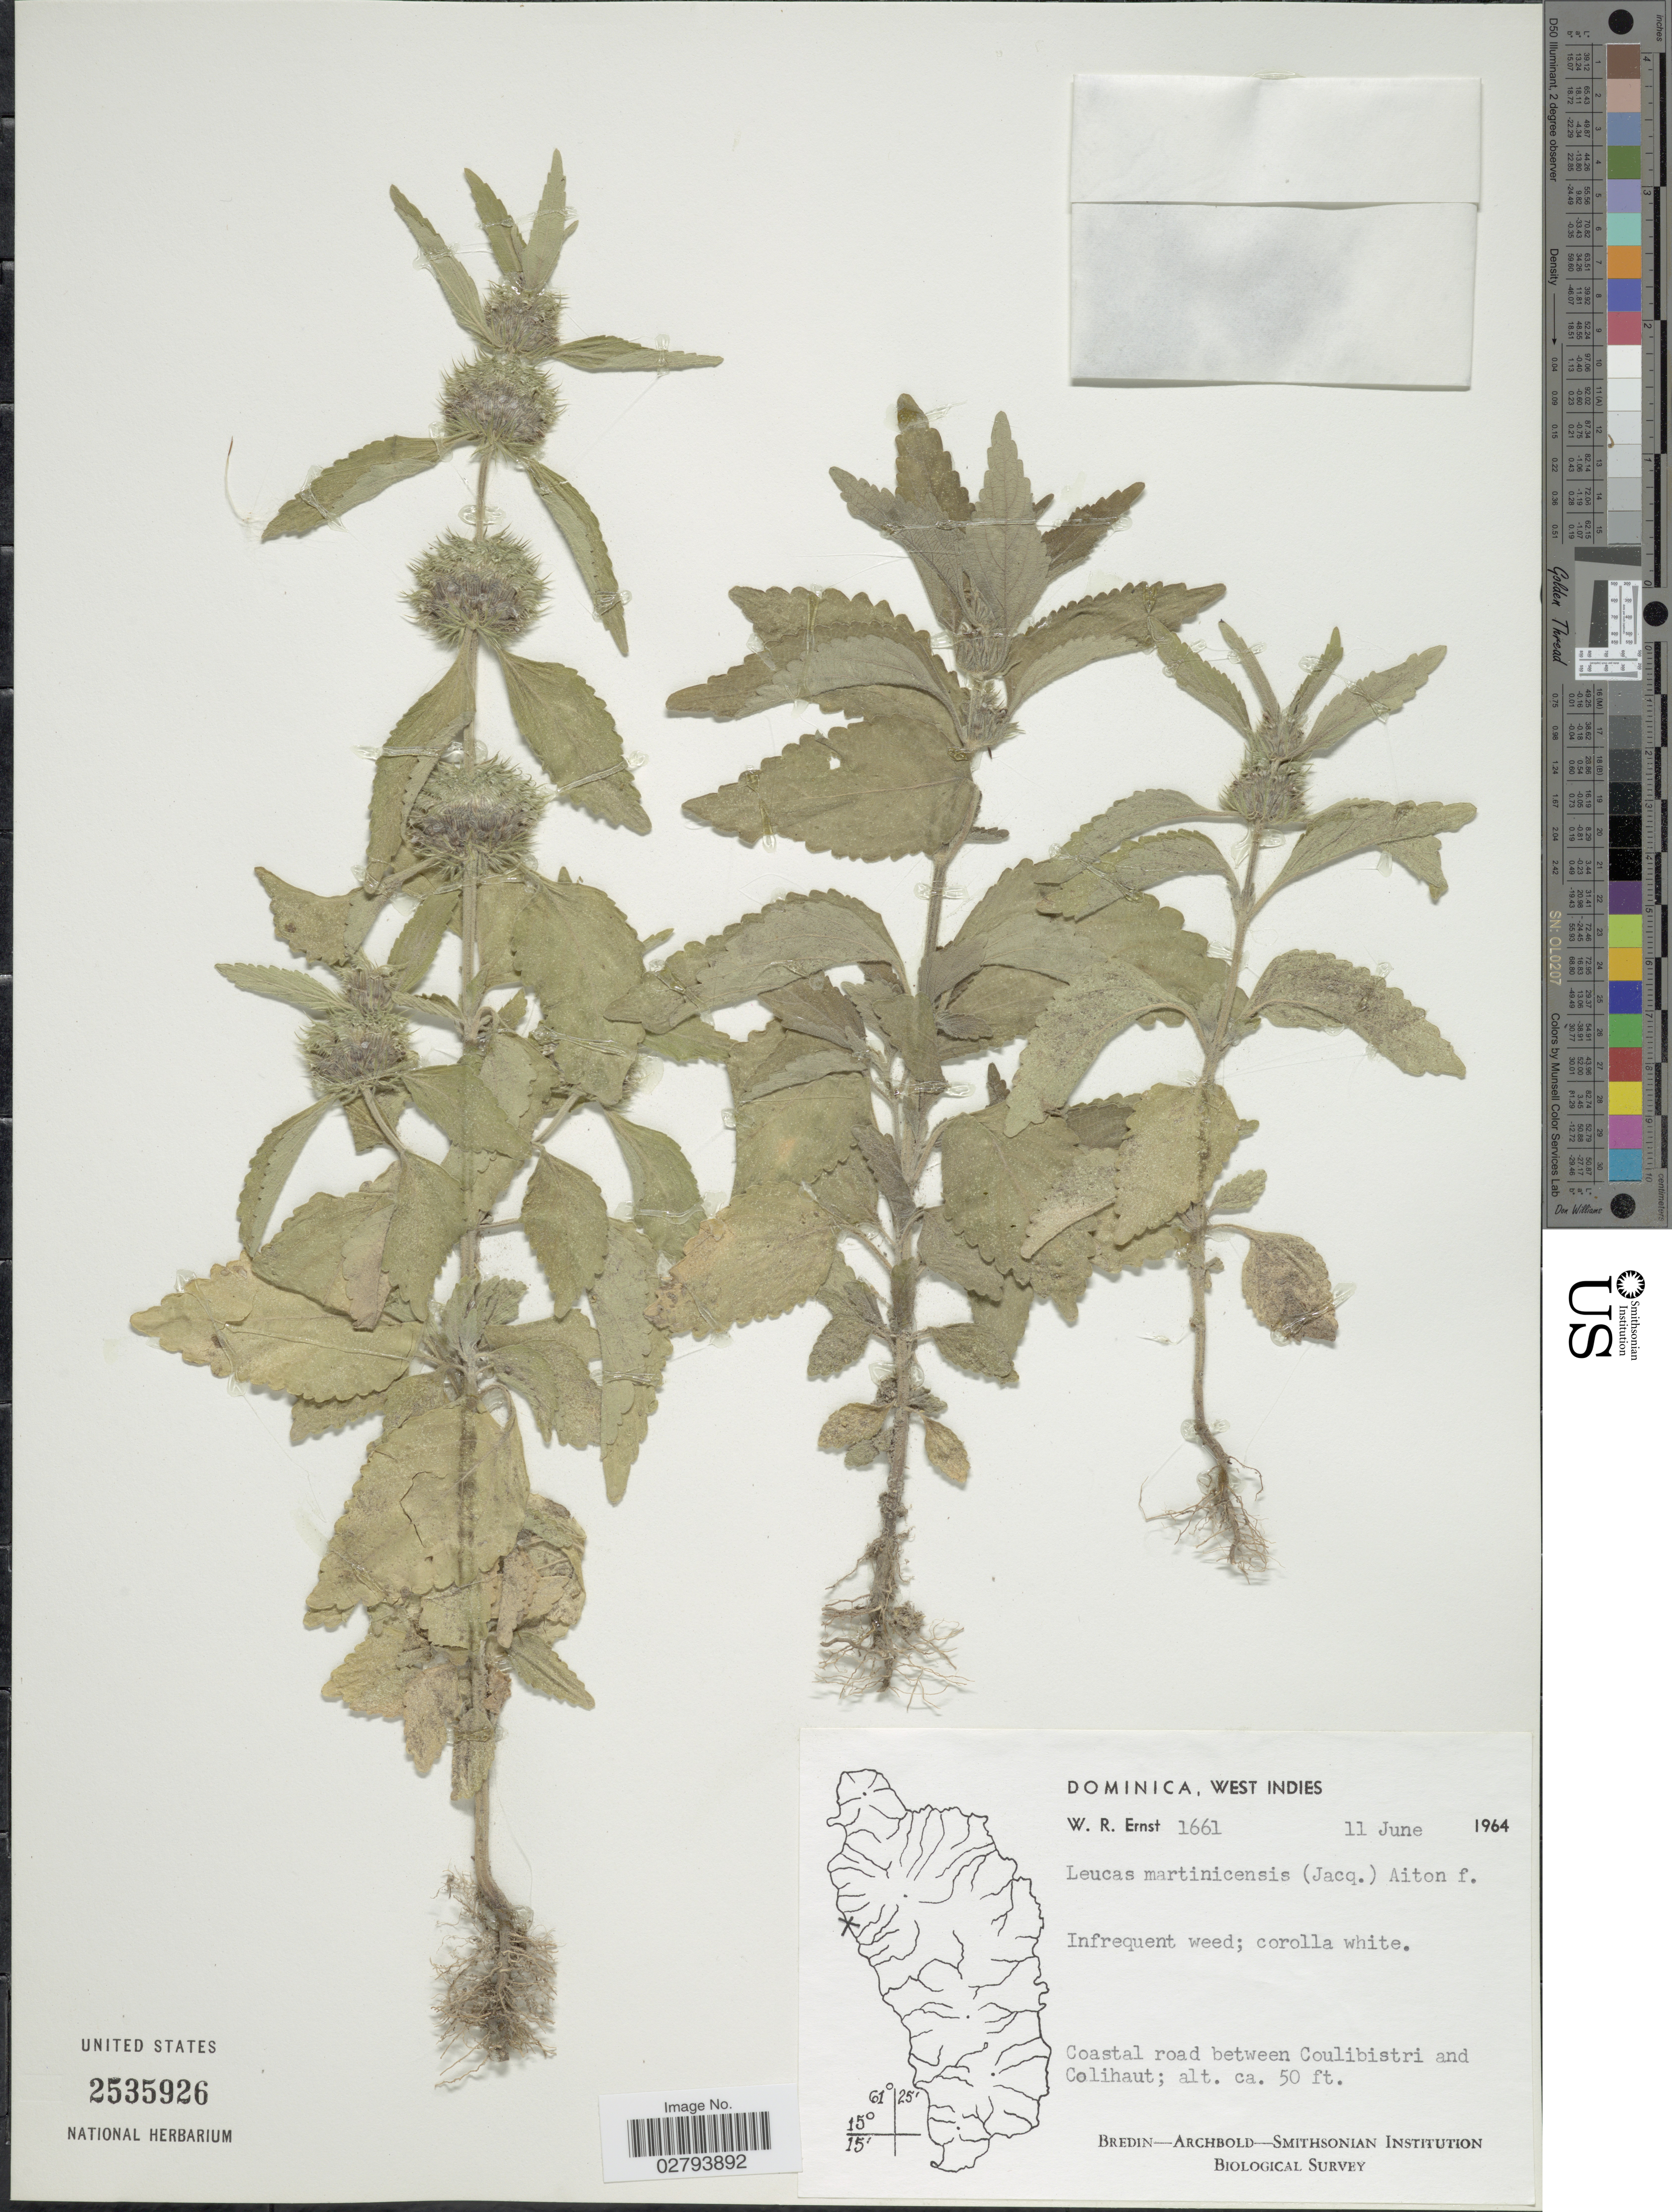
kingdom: Plantae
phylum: Tracheophyta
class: Magnoliopsida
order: Lamiales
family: Lamiaceae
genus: Leucas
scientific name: Leucas martinicensis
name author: (Jacq.) R. Br.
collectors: W. R. Ernst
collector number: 1661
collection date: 1964-06-11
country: Dominica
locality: Coastal road between Coulibistri and Colihaut.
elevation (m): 15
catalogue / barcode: US 2535926